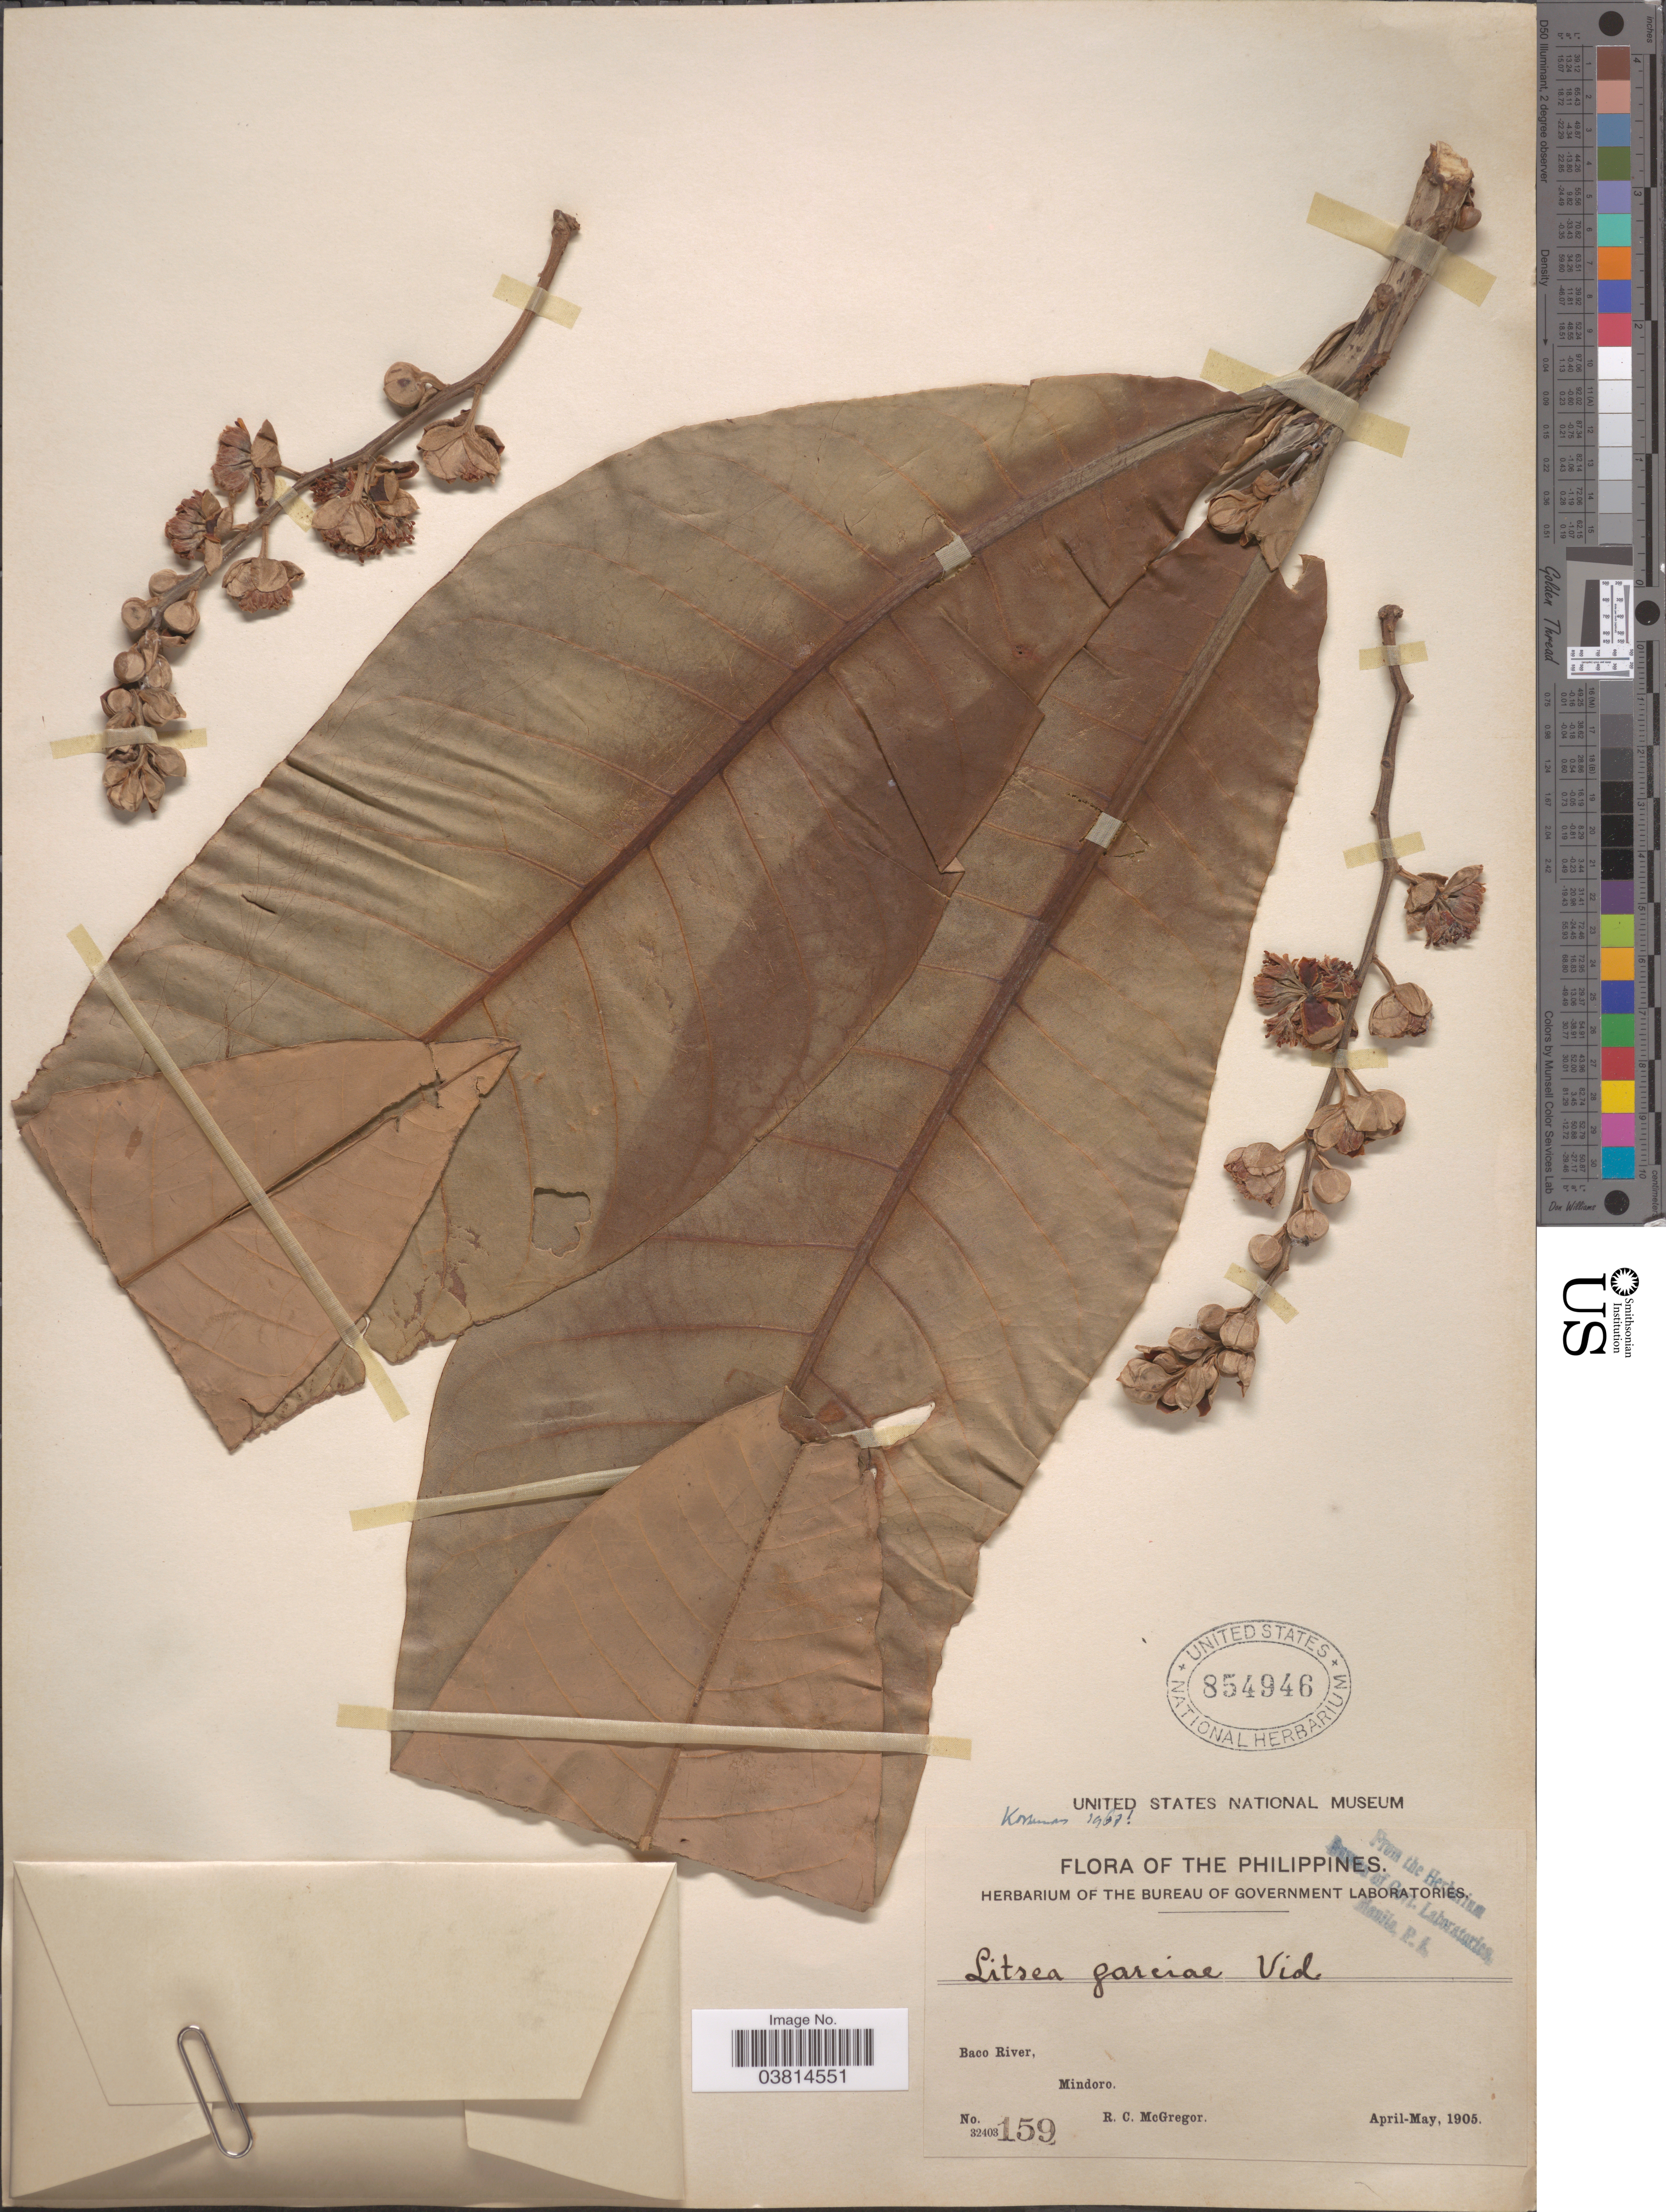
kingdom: Plantae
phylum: Tracheophyta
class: Magnoliopsida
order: Laurales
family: Lauraceae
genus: Litsea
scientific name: Litsea garciae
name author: S. Vidal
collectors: R. C. McGregor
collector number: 159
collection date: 1905-04/1905-05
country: Philippines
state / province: Mimaropa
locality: Baco River, Mindoro.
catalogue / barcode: US 854946